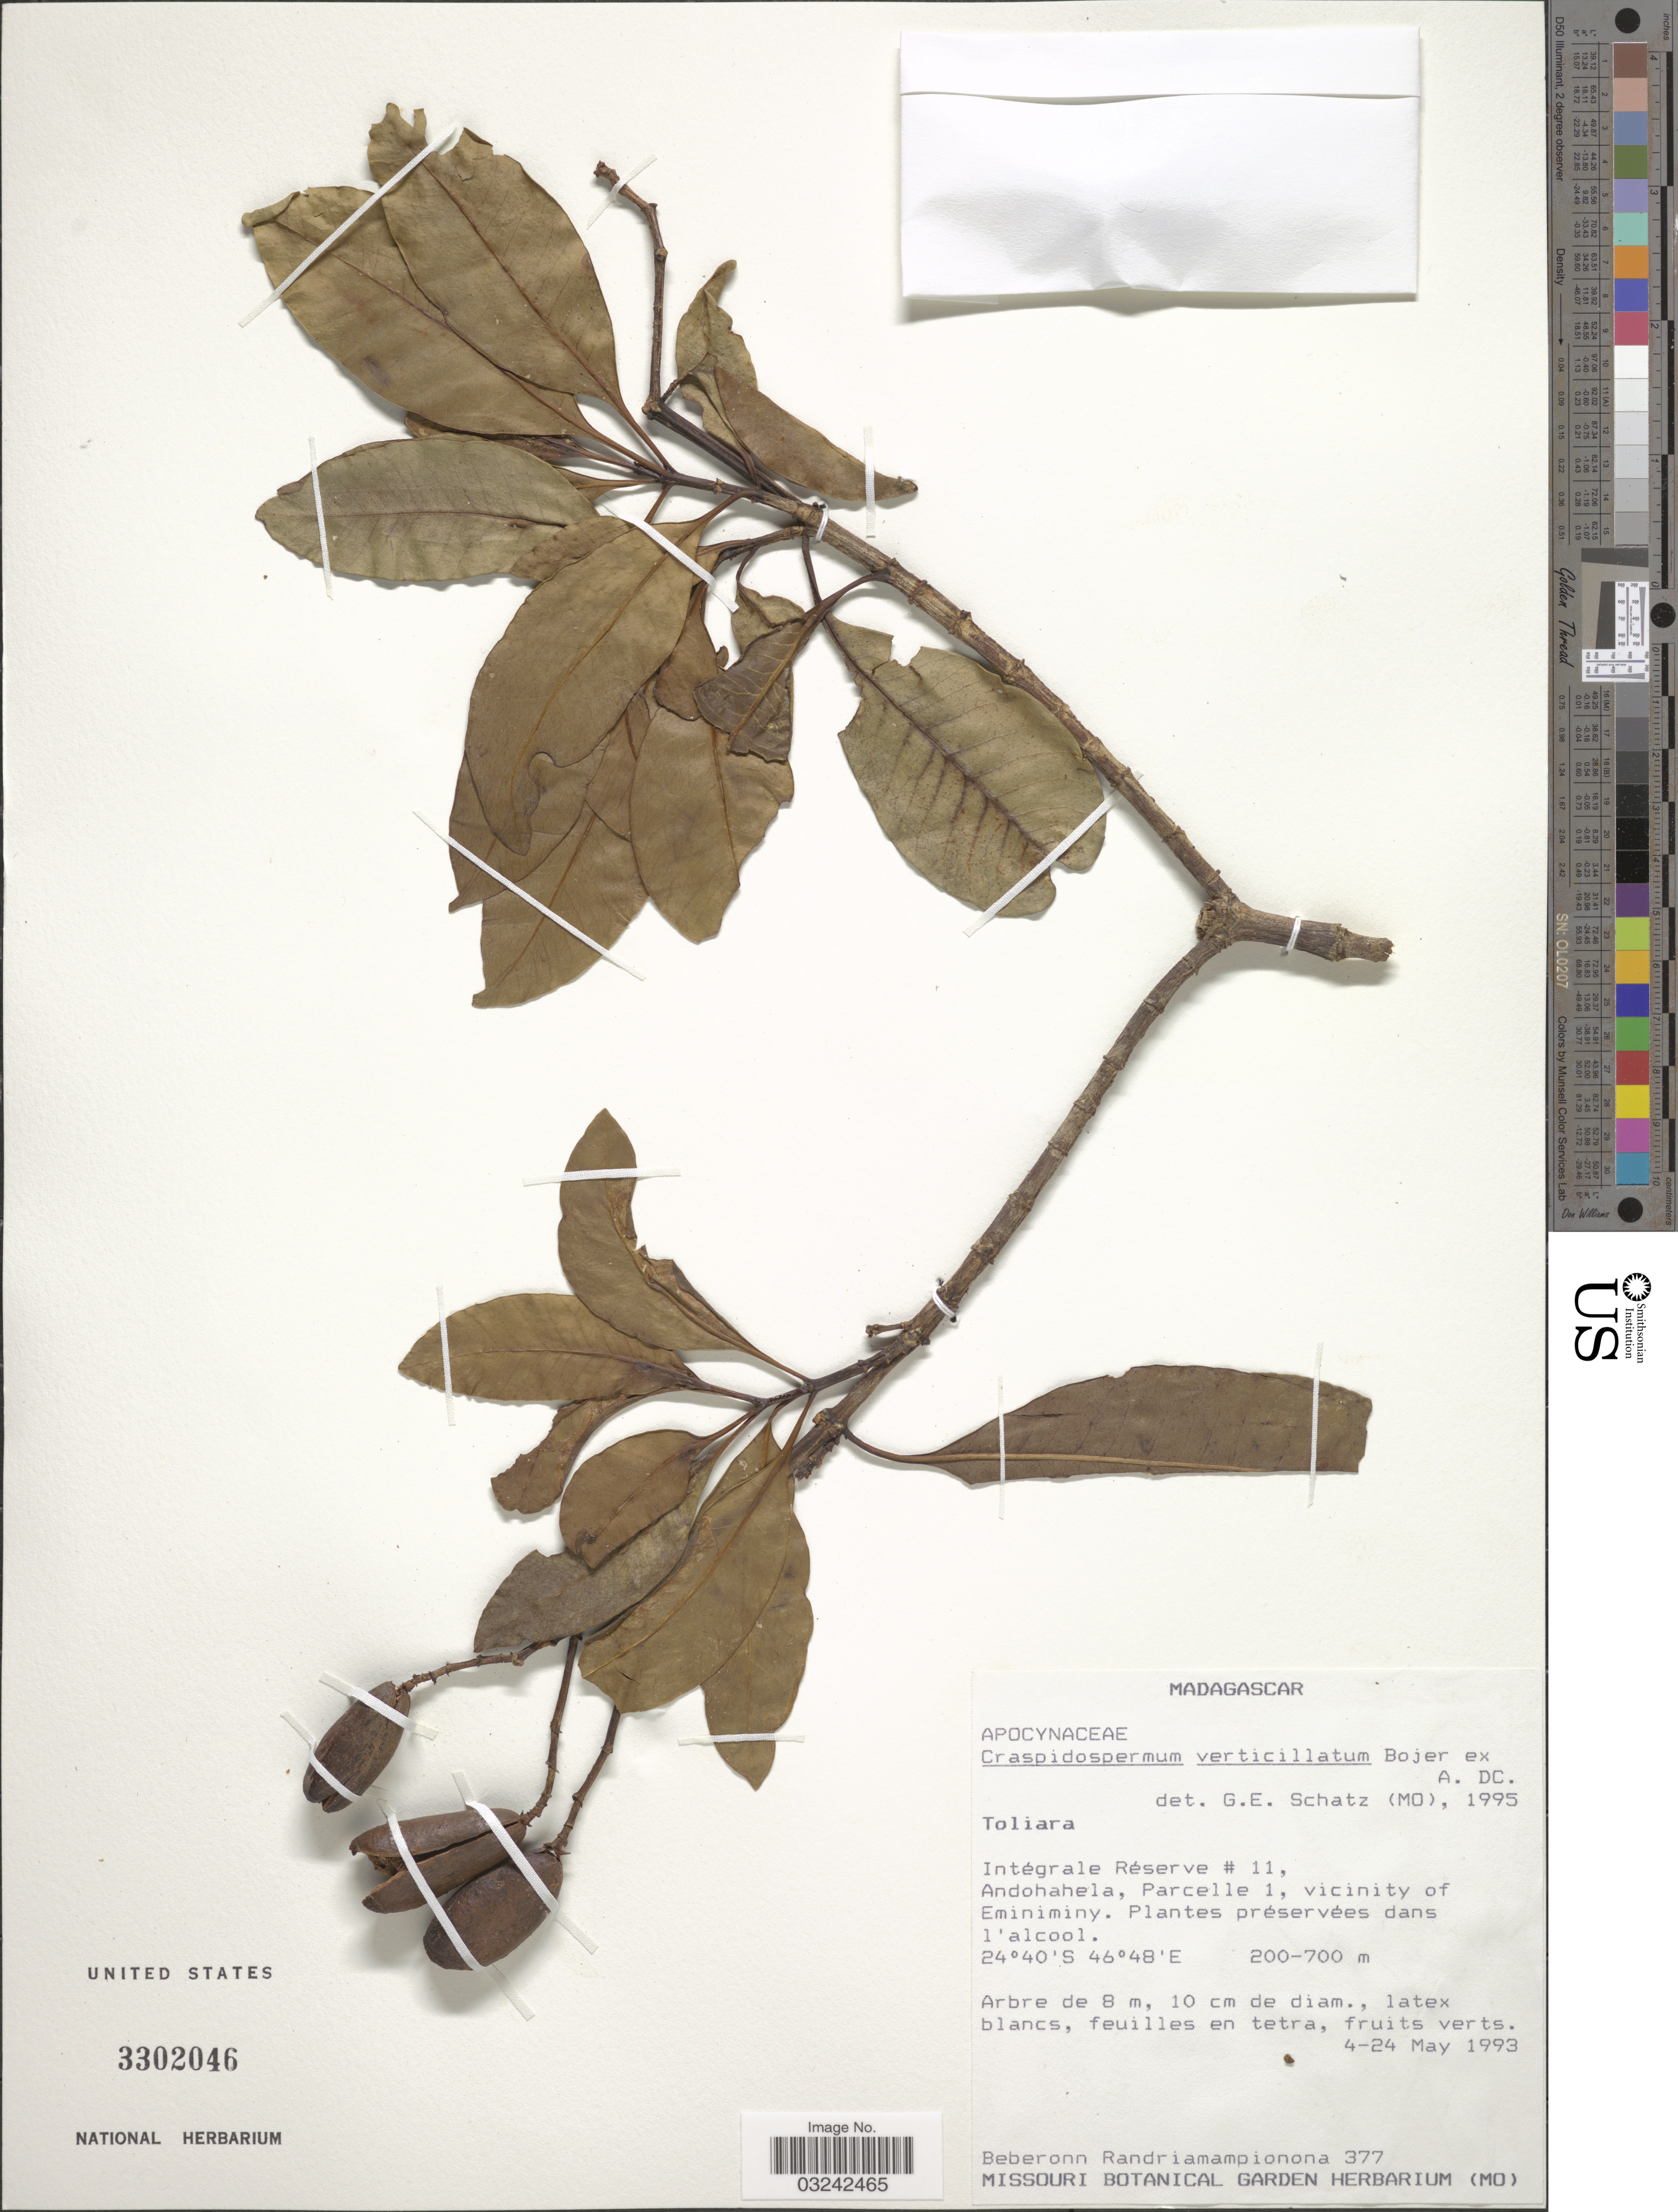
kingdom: Plantae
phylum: Tracheophyta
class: Magnoliopsida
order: Gentianales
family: Apocynaceae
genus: Craspidospermum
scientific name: Craspidospermum verticillatum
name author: Bojer ex A. DC.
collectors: B. Randriamampionona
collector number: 377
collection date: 1993-05-04/1993-05-24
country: Madagascar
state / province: Anosy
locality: Intégrale Réserve # 11, Andohahela, Parcelle 1, vicinity of Eminiminy.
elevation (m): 200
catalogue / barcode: US 3302046